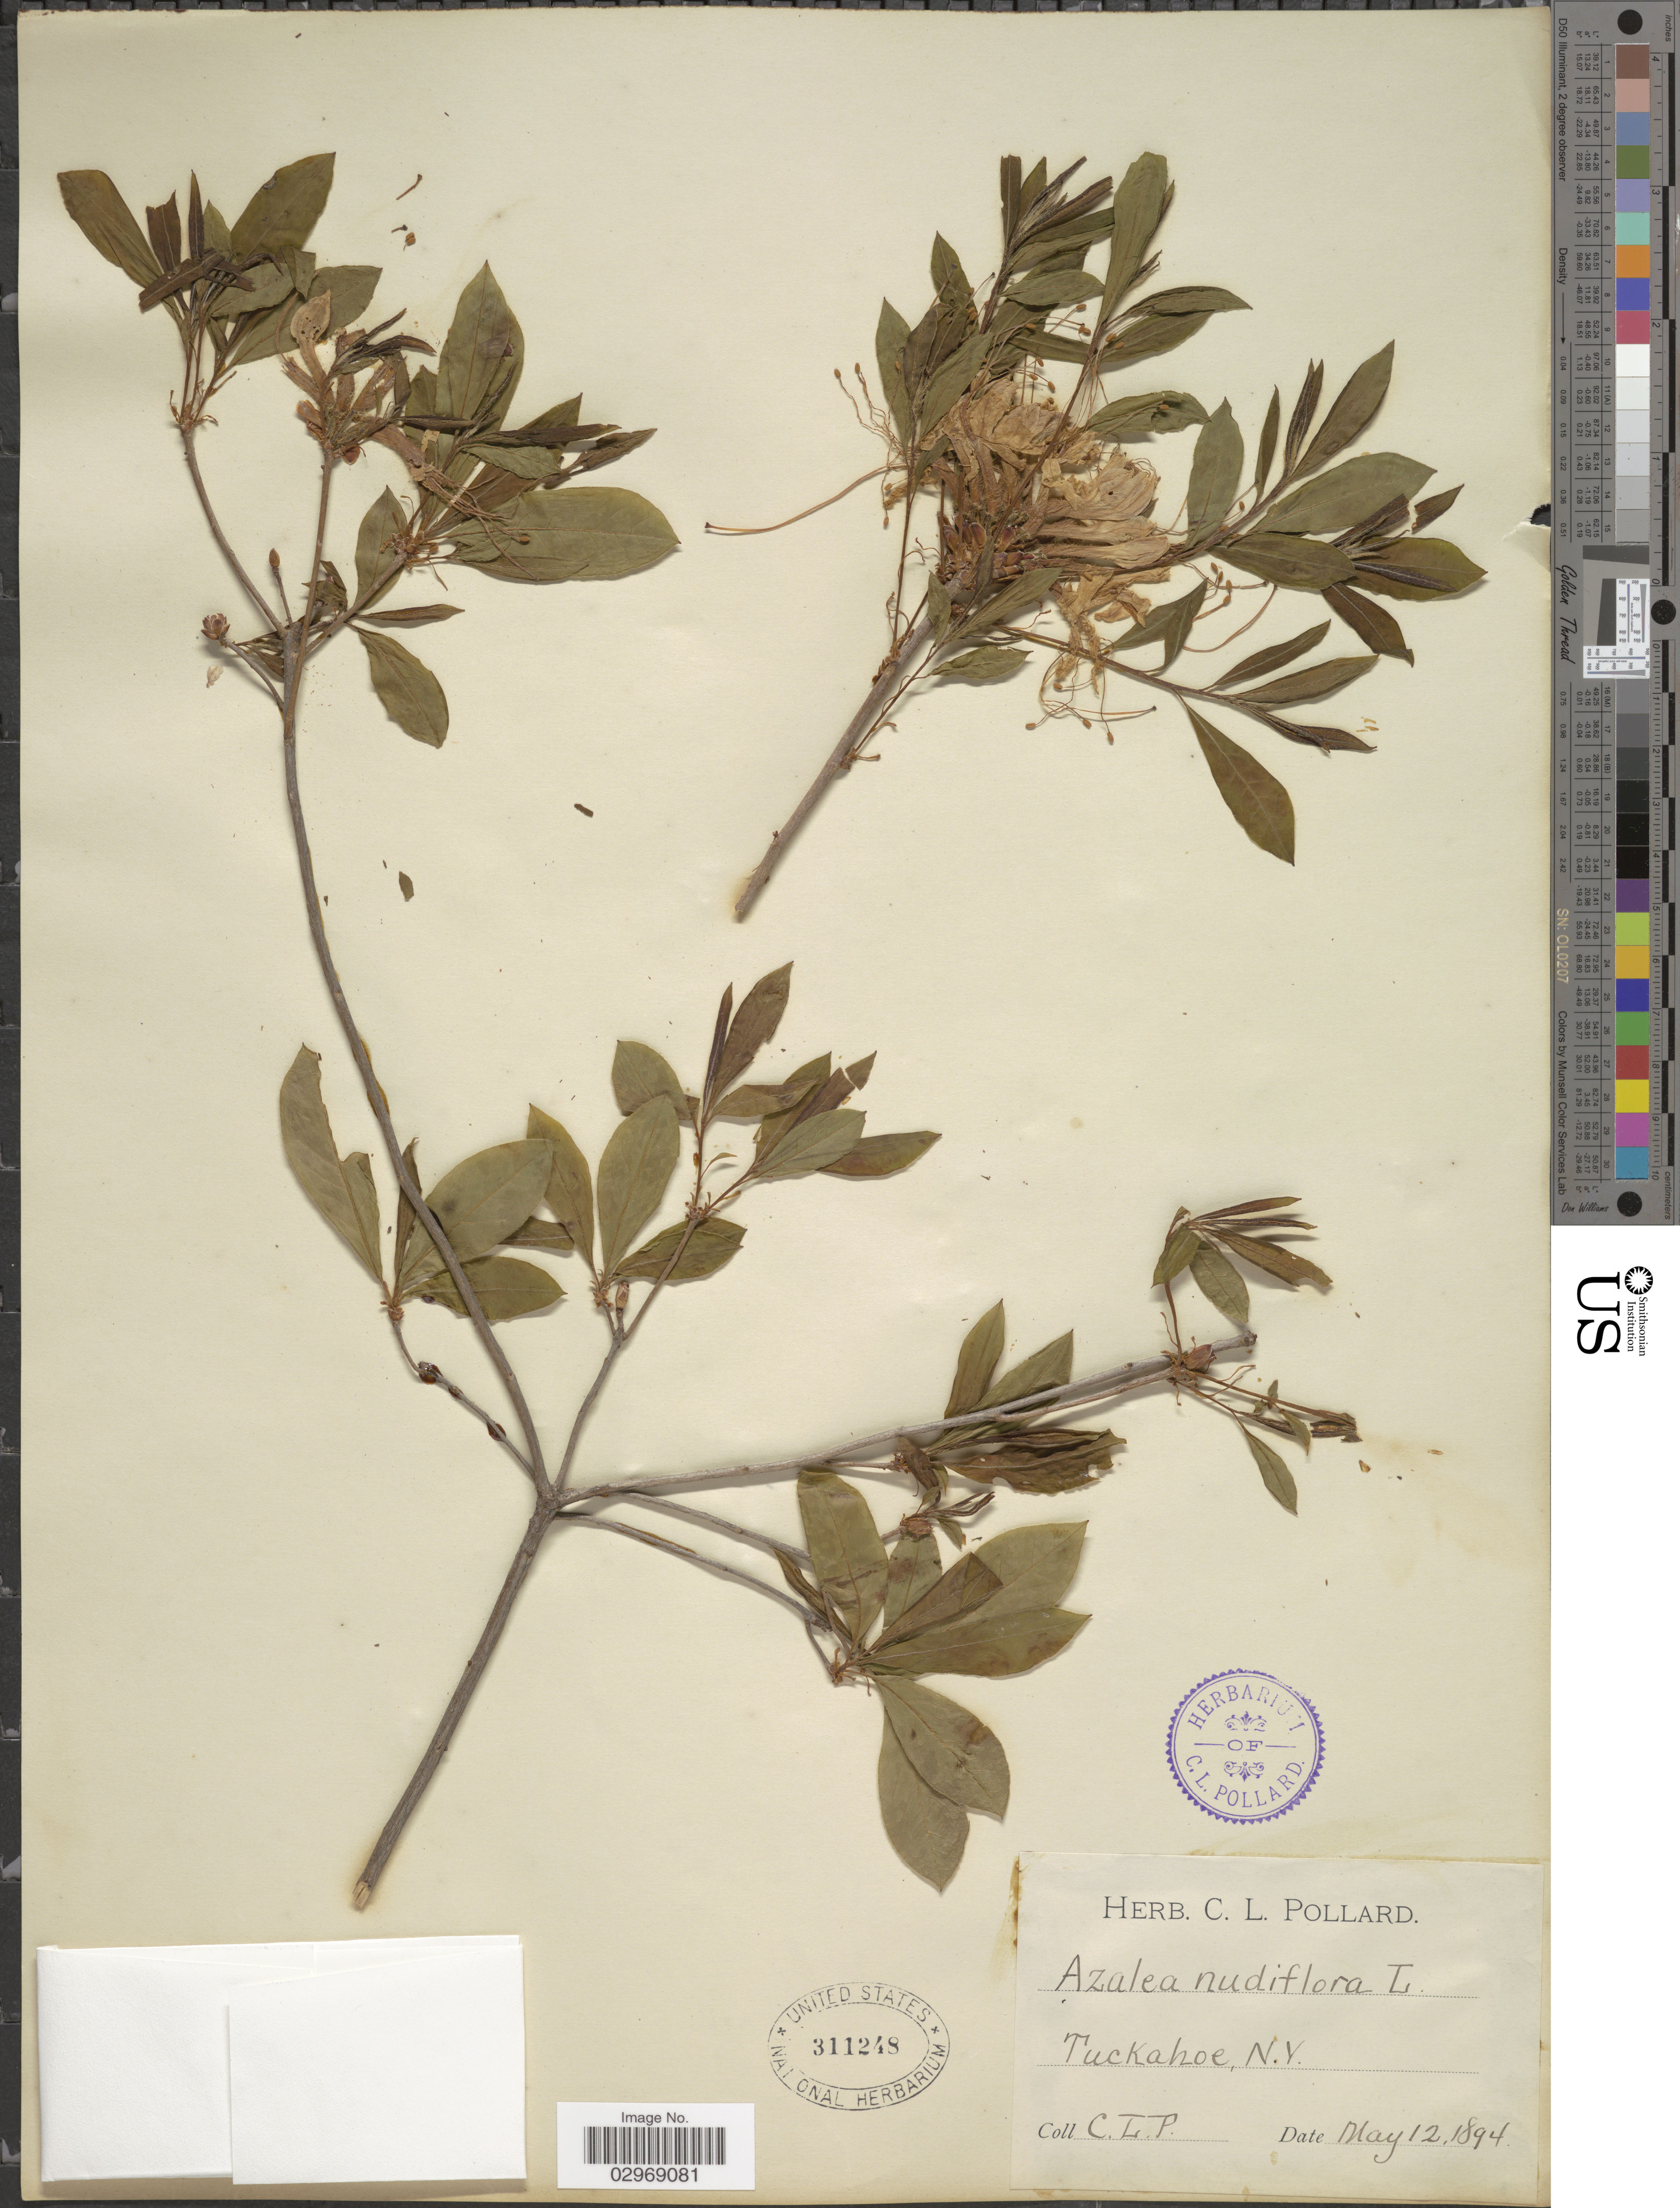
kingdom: Plantae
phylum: Tracheophyta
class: Magnoliopsida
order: Ericales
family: Ericaceae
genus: Rhododendron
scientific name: Rhododendron nudiflorum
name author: Torr.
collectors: C. L. Pollard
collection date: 1894-05-12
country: United States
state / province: New York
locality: Tuckahoe, N. Y.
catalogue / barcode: US 311248